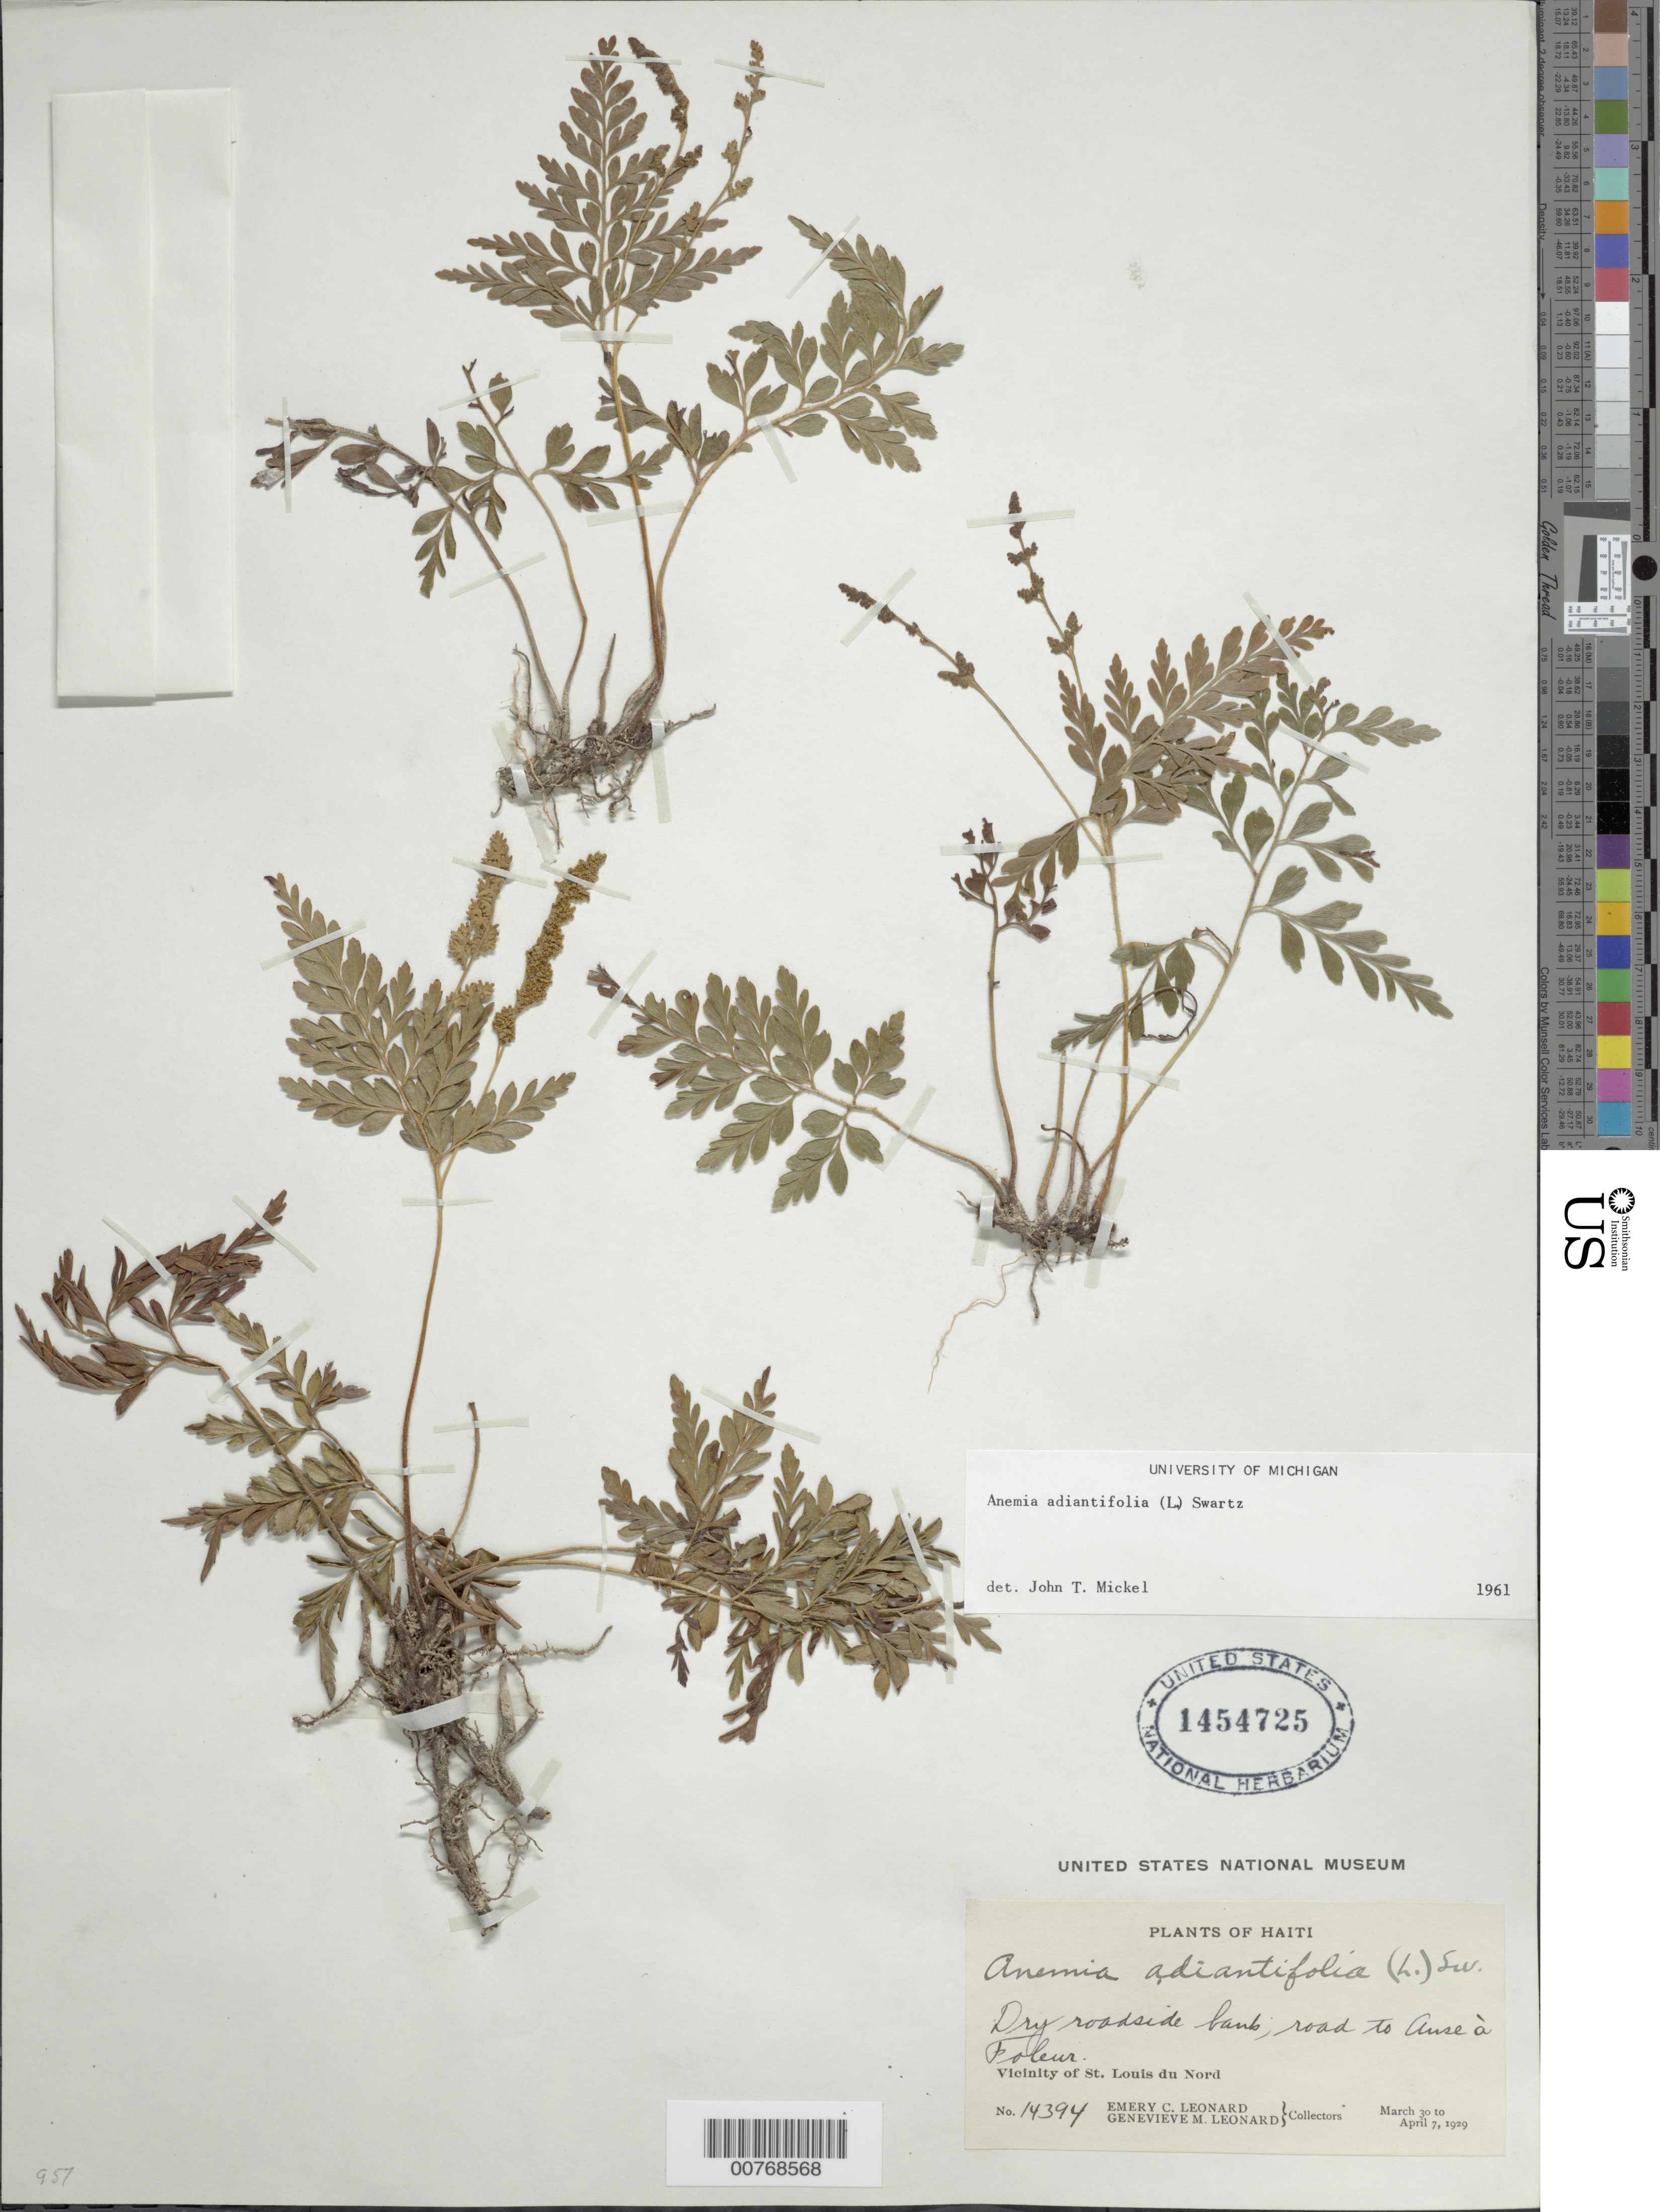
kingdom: Plantae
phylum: Tracheophyta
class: Polypodiopsida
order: Schizaeales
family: Anemiaceae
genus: Anemia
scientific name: Anemia adiantifolia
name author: (L.) Sw.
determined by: Mickel, J. T., (NY), New York Botanical Garden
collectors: E. C. Leonard & G. M. Leonard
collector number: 14394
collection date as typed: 30 Mar 1929 07 Apr 1929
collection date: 1929-03-30/1929-04-07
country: Haiti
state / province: Nord-Óuest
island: Hispaniola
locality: Vicinity of St. Louis du Nord. Road to Anse à Foleur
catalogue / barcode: US 1454725